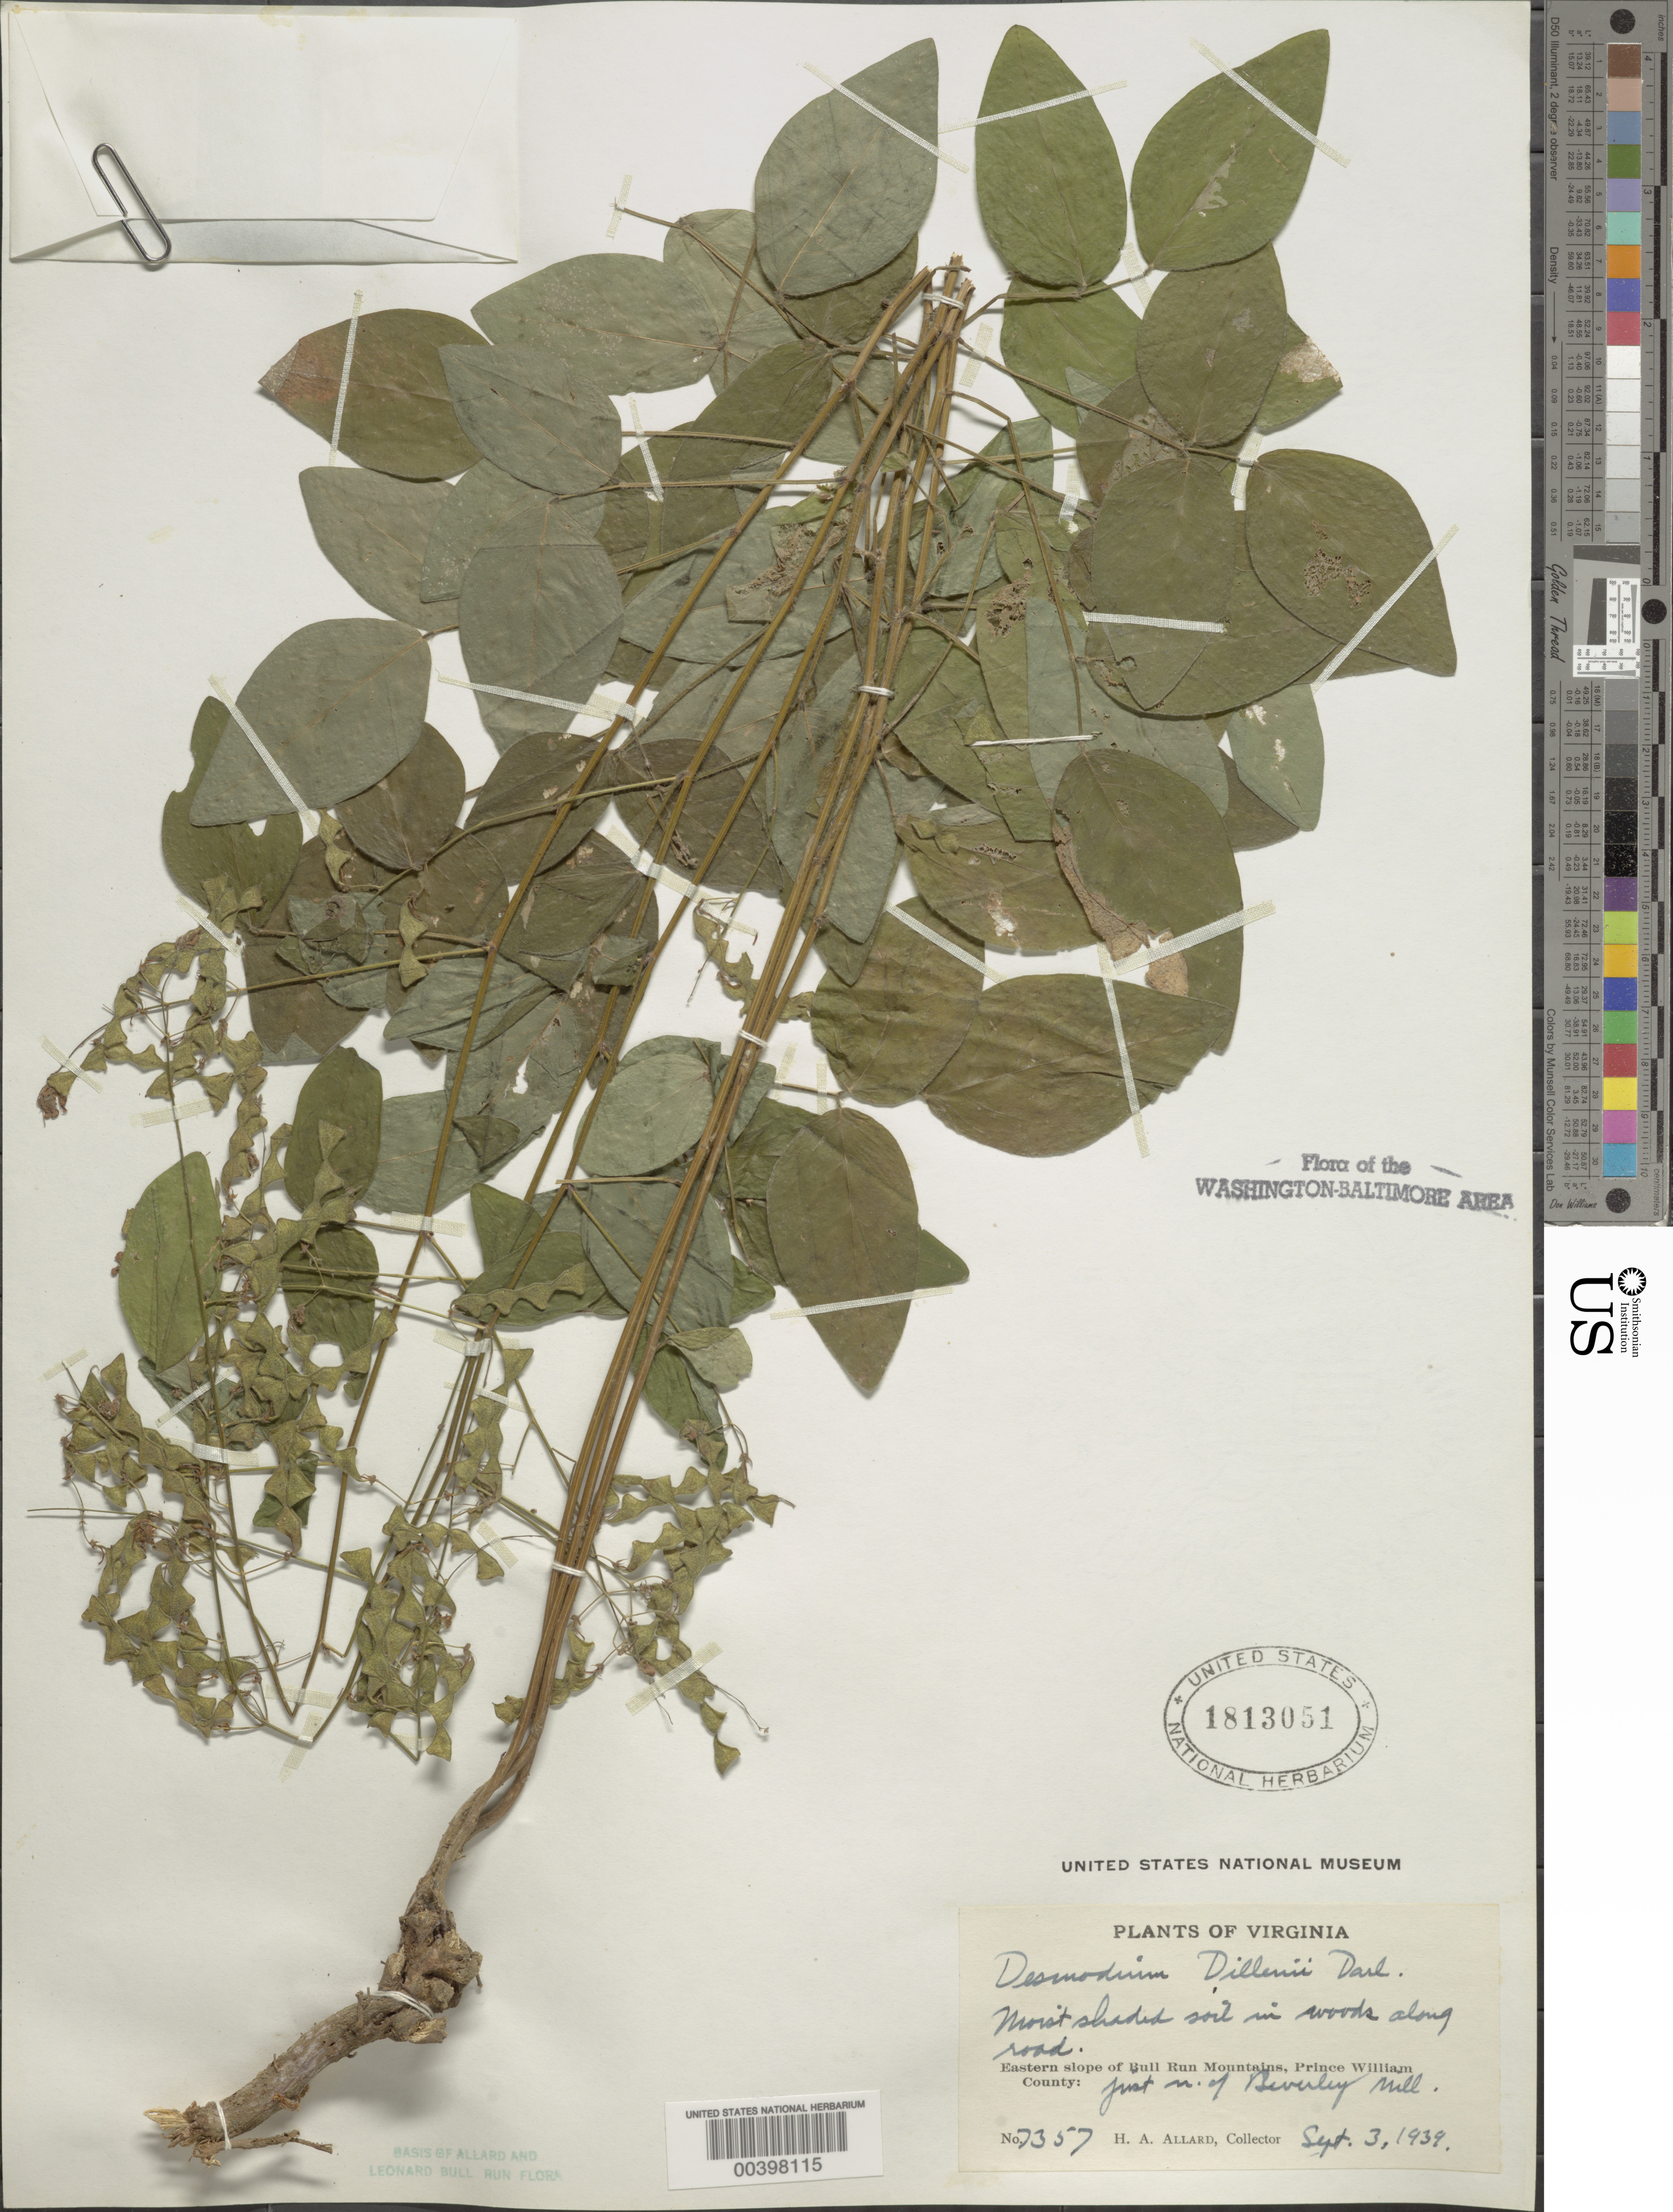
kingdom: Plantae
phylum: Tracheophyta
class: Magnoliopsida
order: Fabales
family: Fabaceae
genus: Desmodium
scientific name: Desmodium glabellum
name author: (Michx.) DC.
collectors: H. A. Allard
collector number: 7357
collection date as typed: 03 Sep 1939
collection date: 1939-09-03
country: United States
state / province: Virginia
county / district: Fauquier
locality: North of Beverley Mill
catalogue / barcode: US 1813051